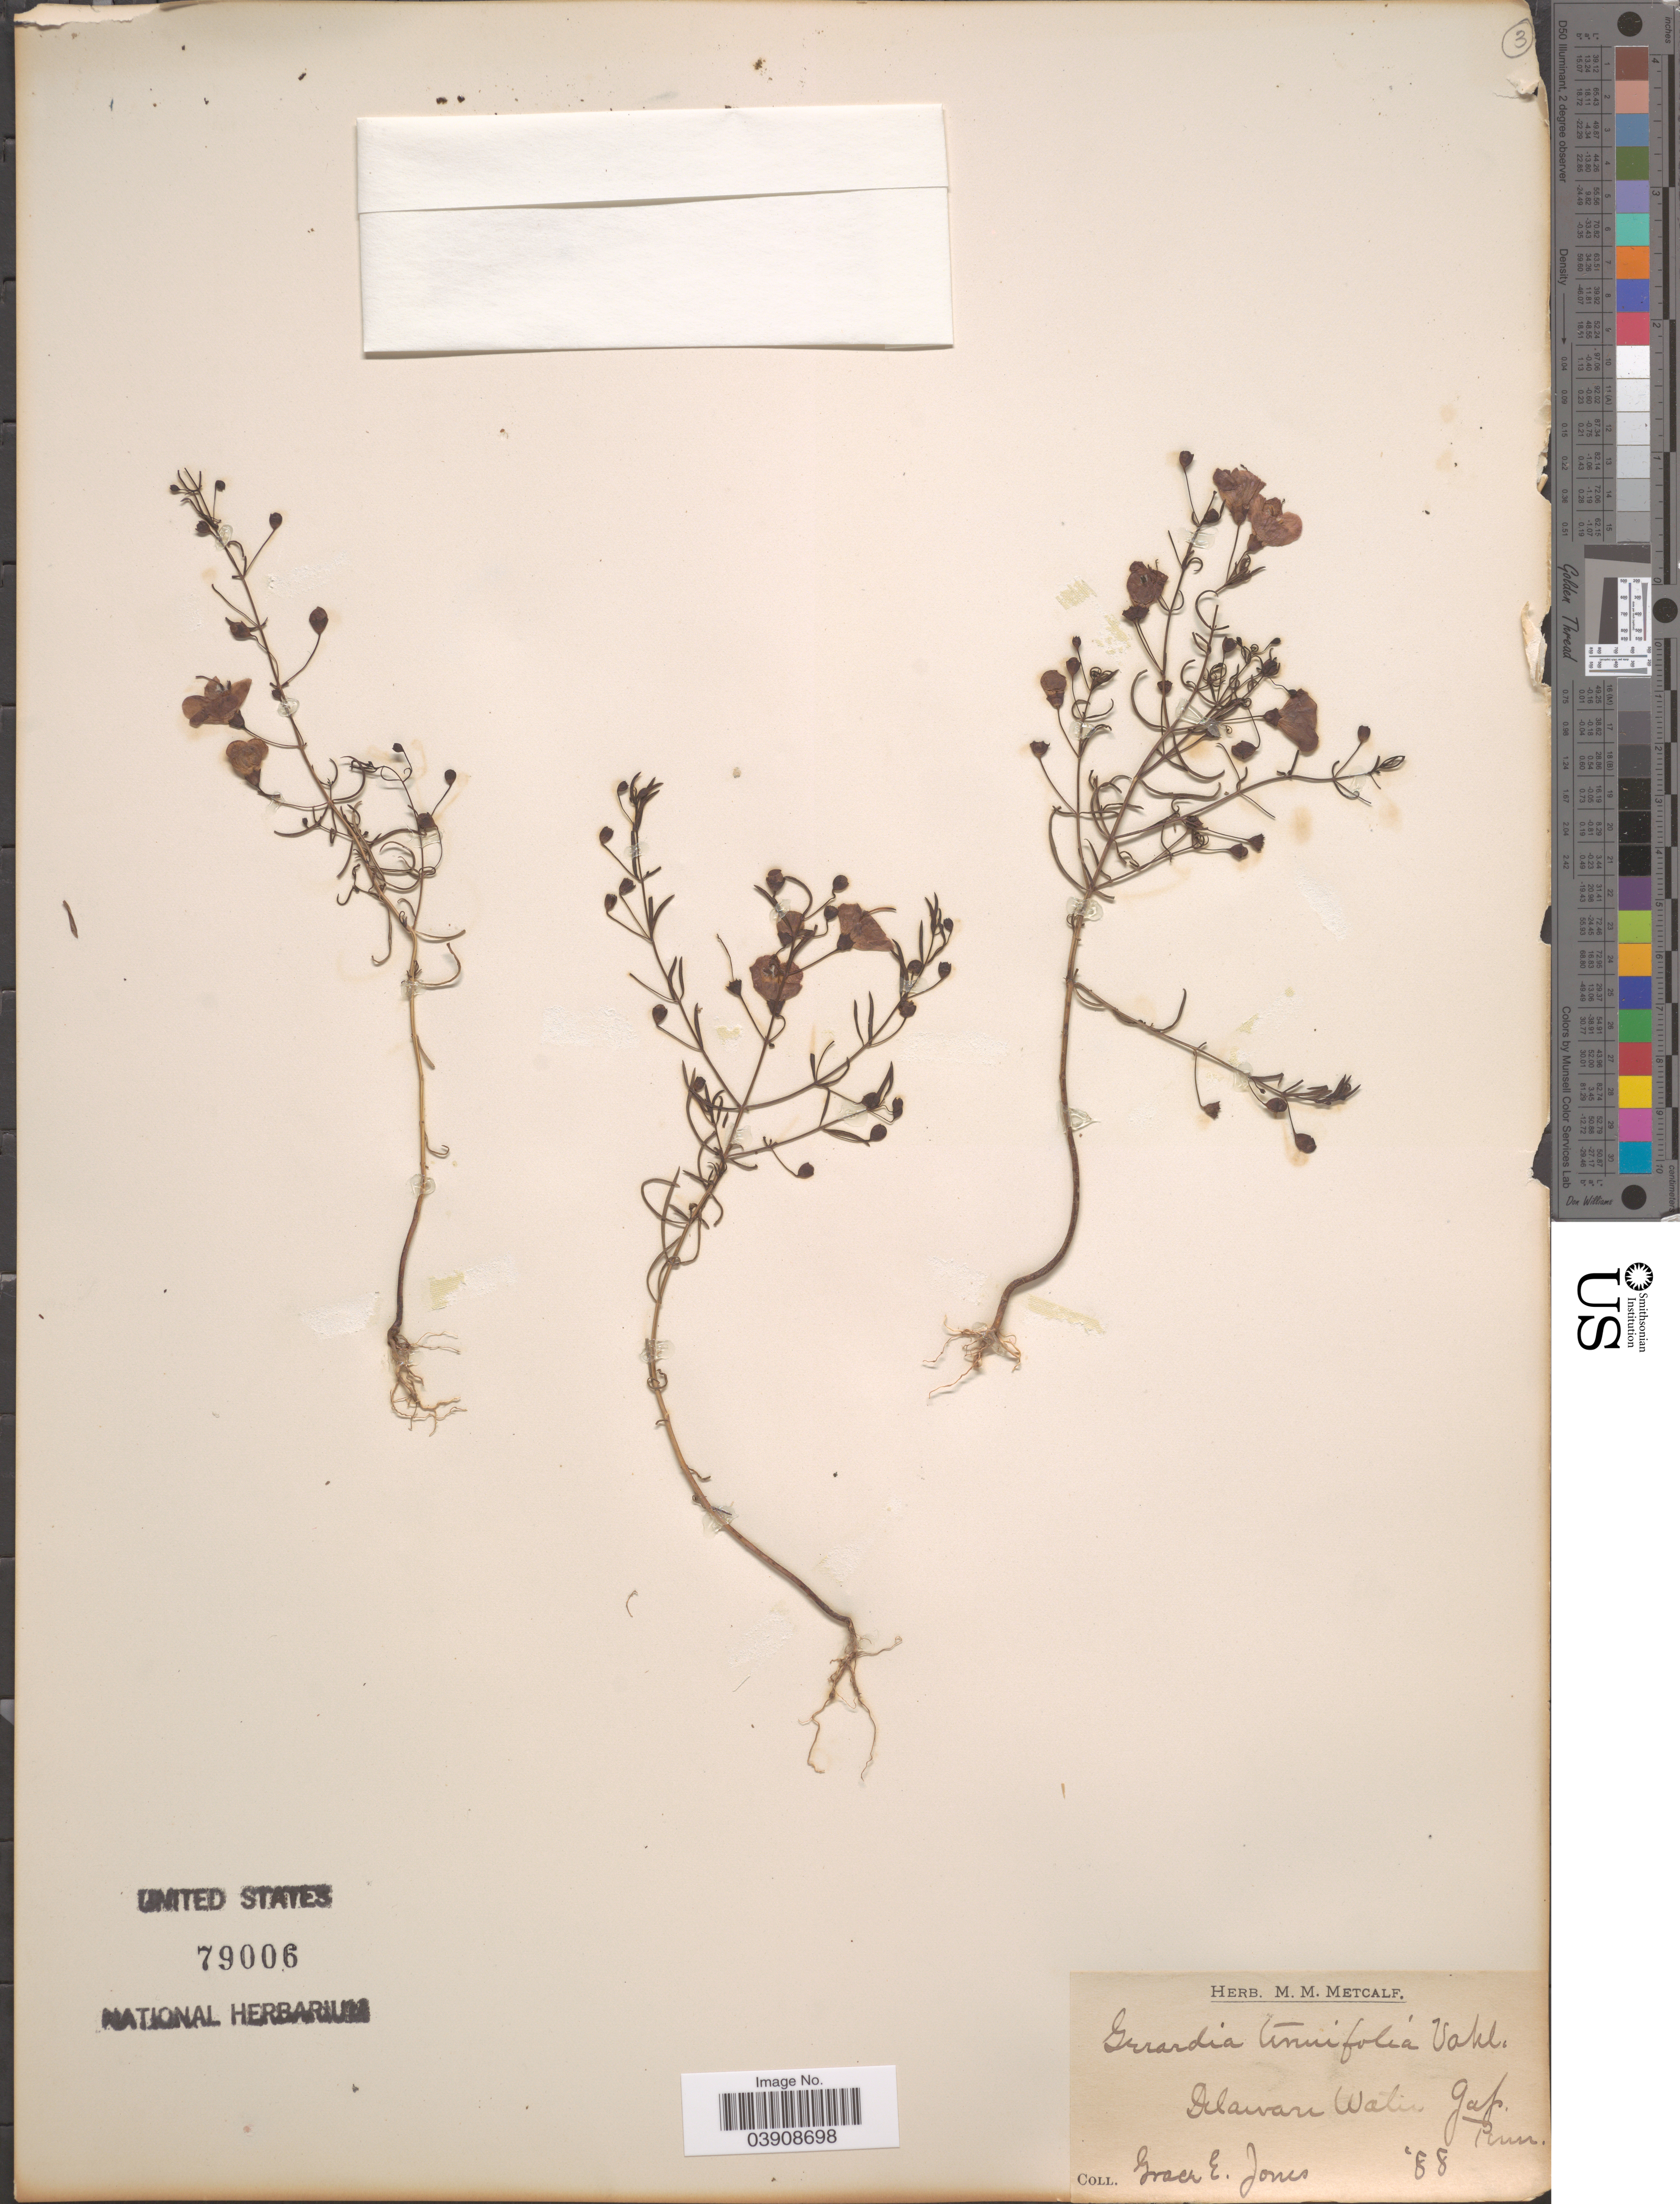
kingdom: Plantae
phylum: Tracheophyta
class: Magnoliopsida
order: Lamiales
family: Orobanchaceae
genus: Agalinis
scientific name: Agalinis tenuifolia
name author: (Vahl) Raf.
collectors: G. Jones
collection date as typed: Transcribed d/m/y: //88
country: United States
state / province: Pennsylvania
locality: Delaware Water Gap.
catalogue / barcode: US 79006